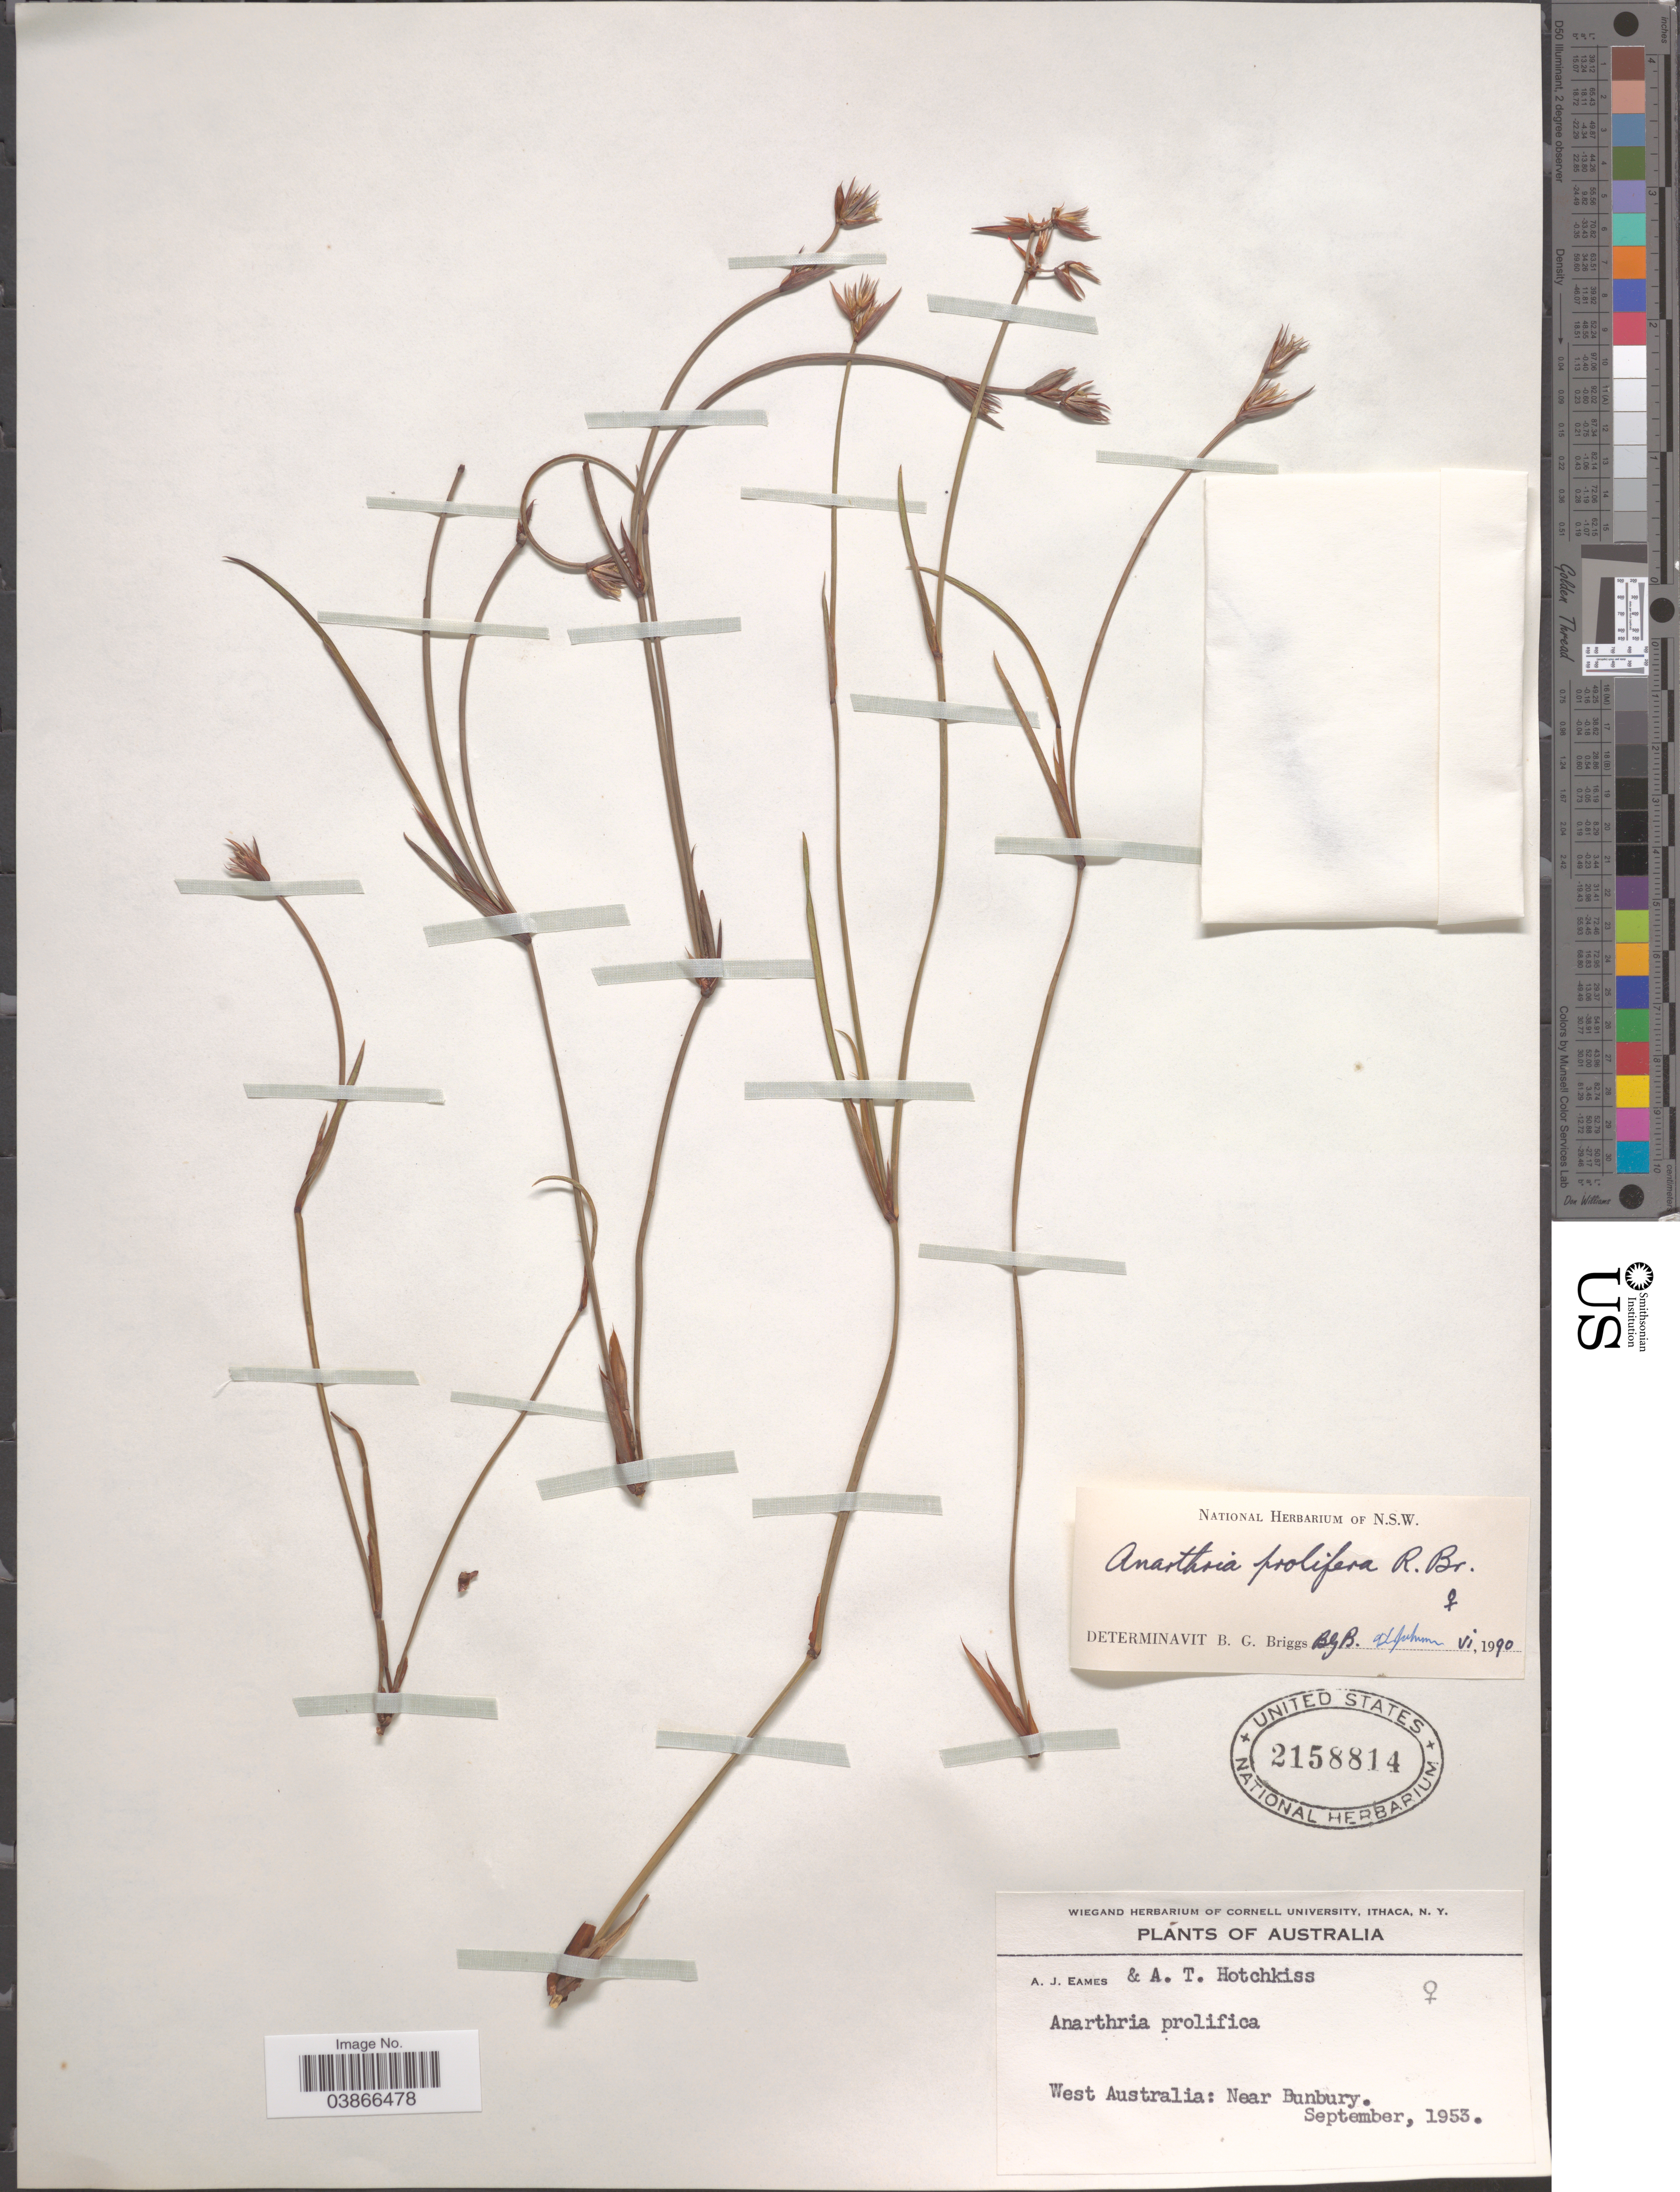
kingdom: Plantae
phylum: Tracheophyta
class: Liliopsida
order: Poales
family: Restionaceae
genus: Anarthria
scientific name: Anarthria prolifera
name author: R. Br.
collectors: A. J. Eames & A. Hotchkiss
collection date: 1953-09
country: Australia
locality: West Australia: Near Bunburry.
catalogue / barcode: US 2158814